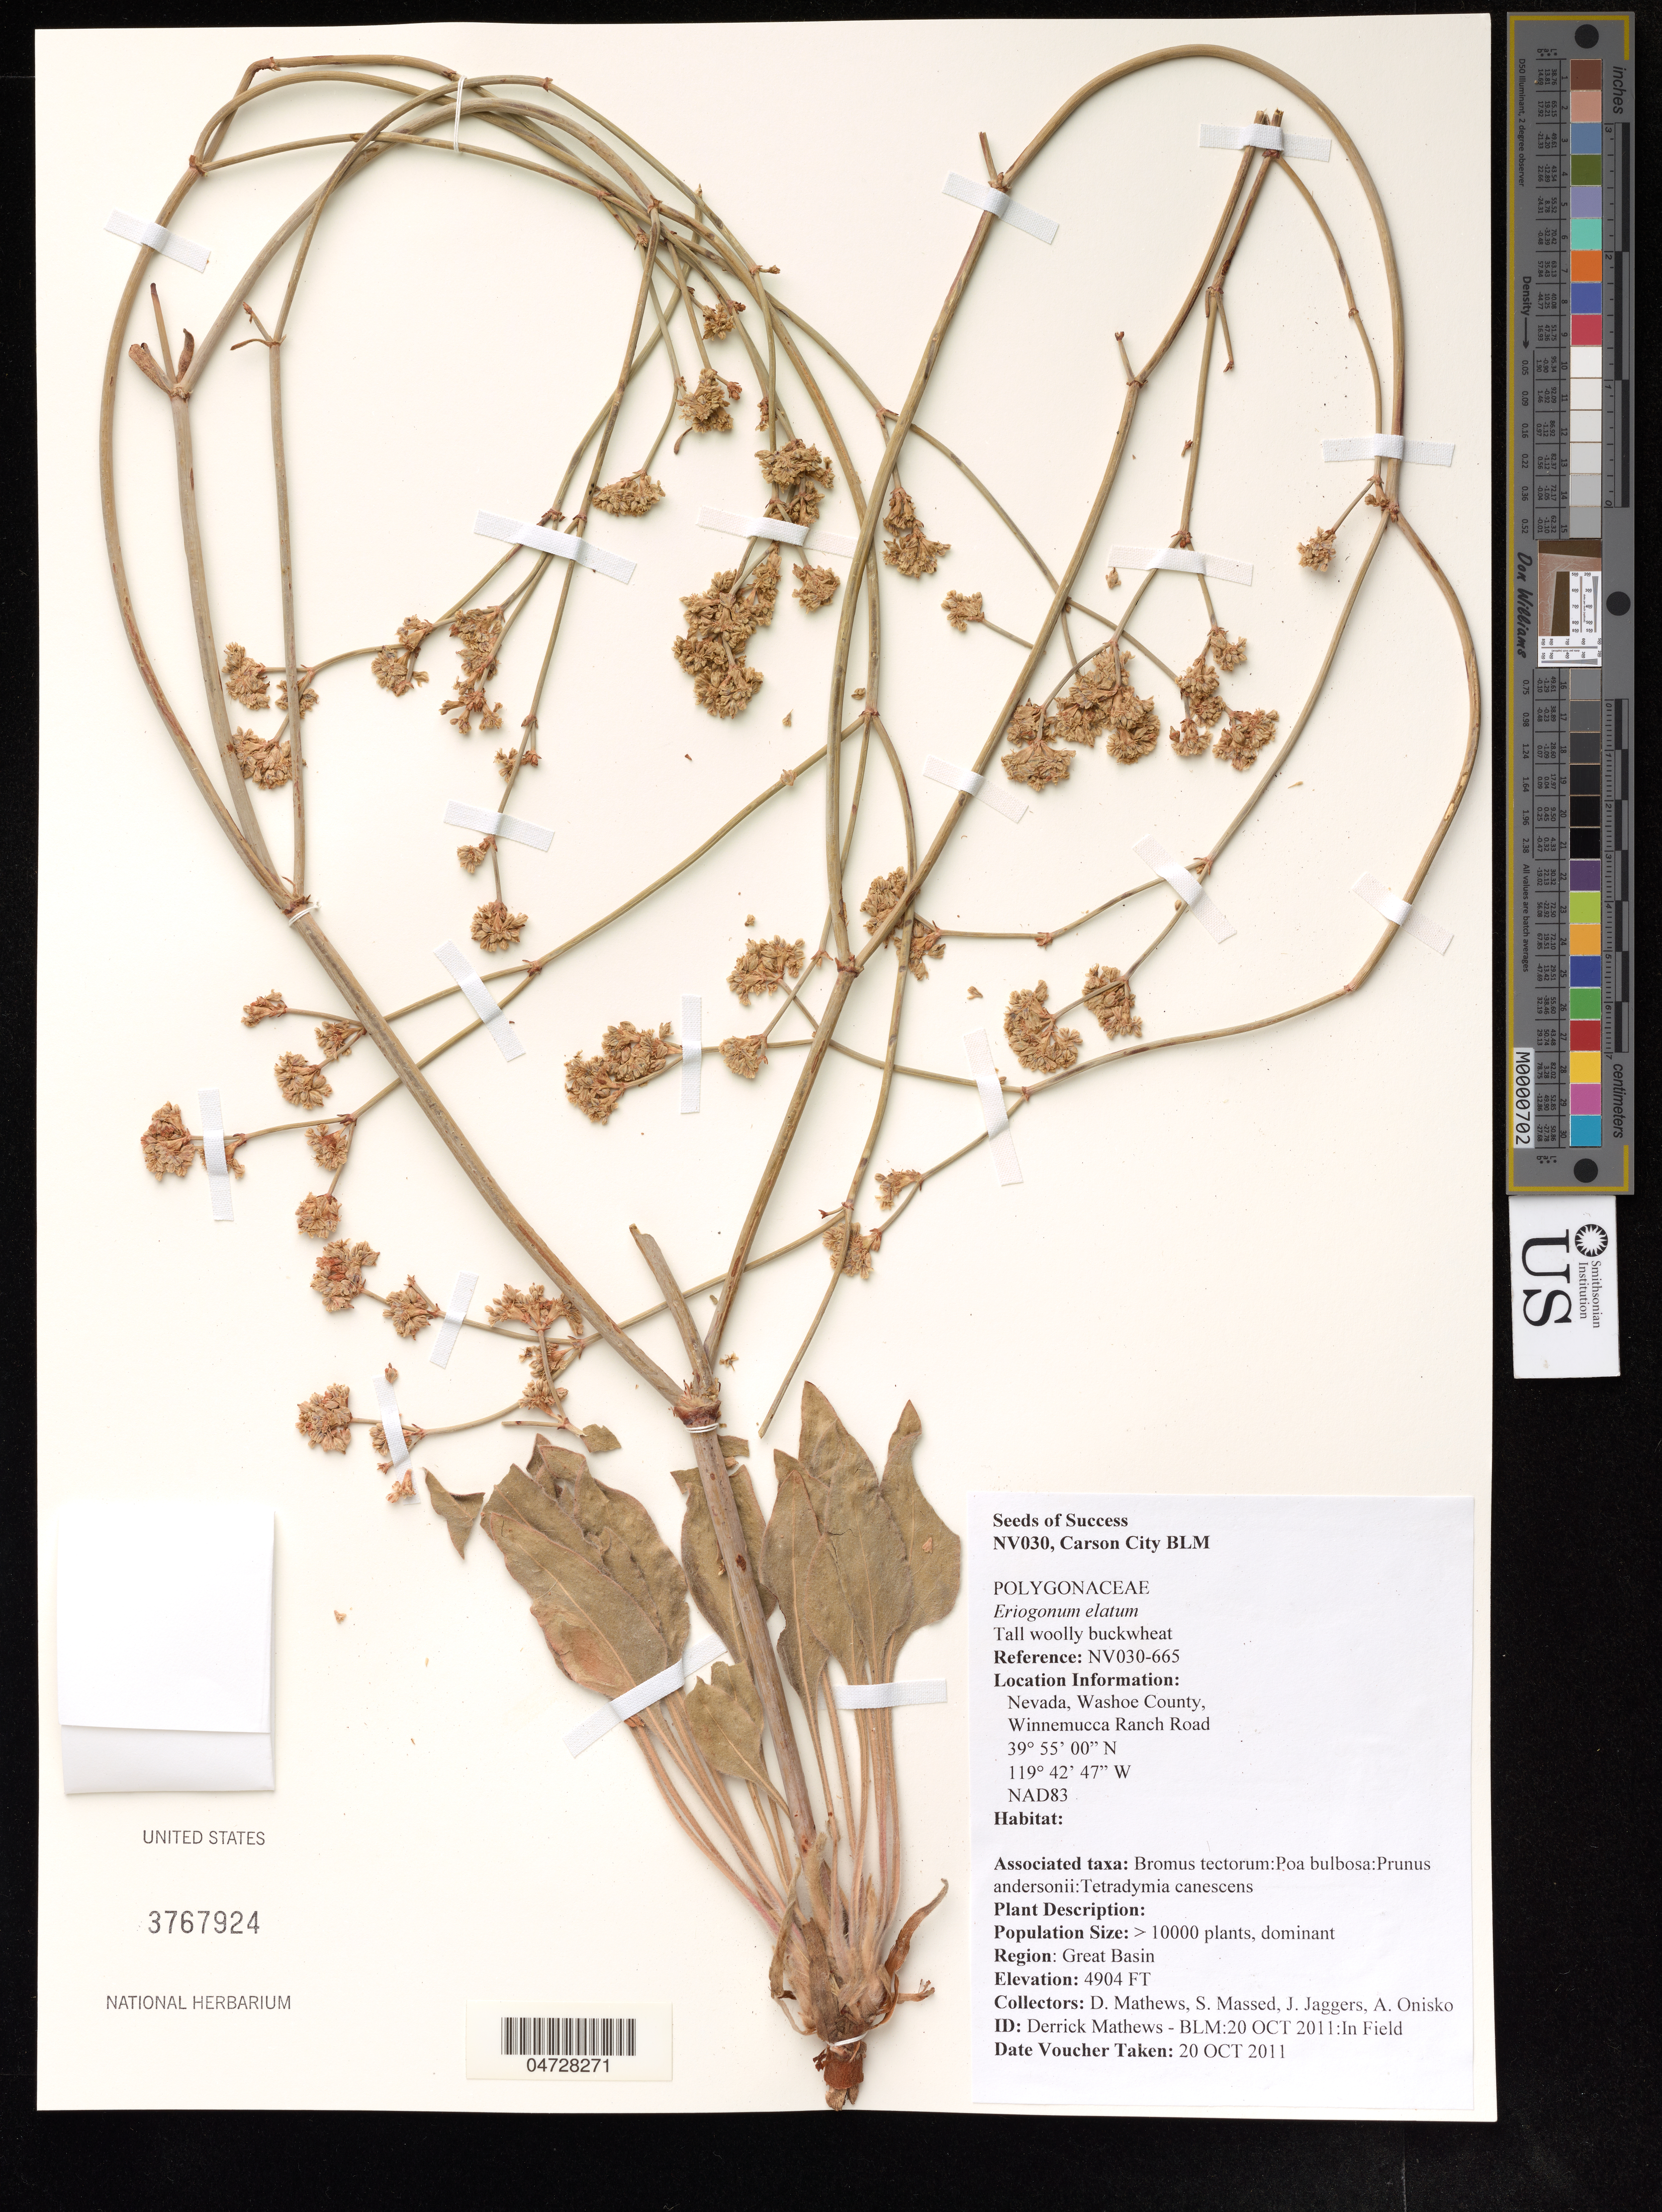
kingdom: Plantae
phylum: Tracheophyta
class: Magnoliopsida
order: Caryophyllales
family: Polygonaceae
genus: Eriogonum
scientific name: Eriogonum elatum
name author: Douglas ex Benth.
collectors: D. Mathews, S. Massed, J. Jaggers & A. Onisko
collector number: NV030-665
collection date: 2011-10-20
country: United States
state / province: Nevada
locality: Washoe County, Winnemucca Ranch Road, Region: Great Basin.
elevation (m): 1495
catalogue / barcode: US 3767924